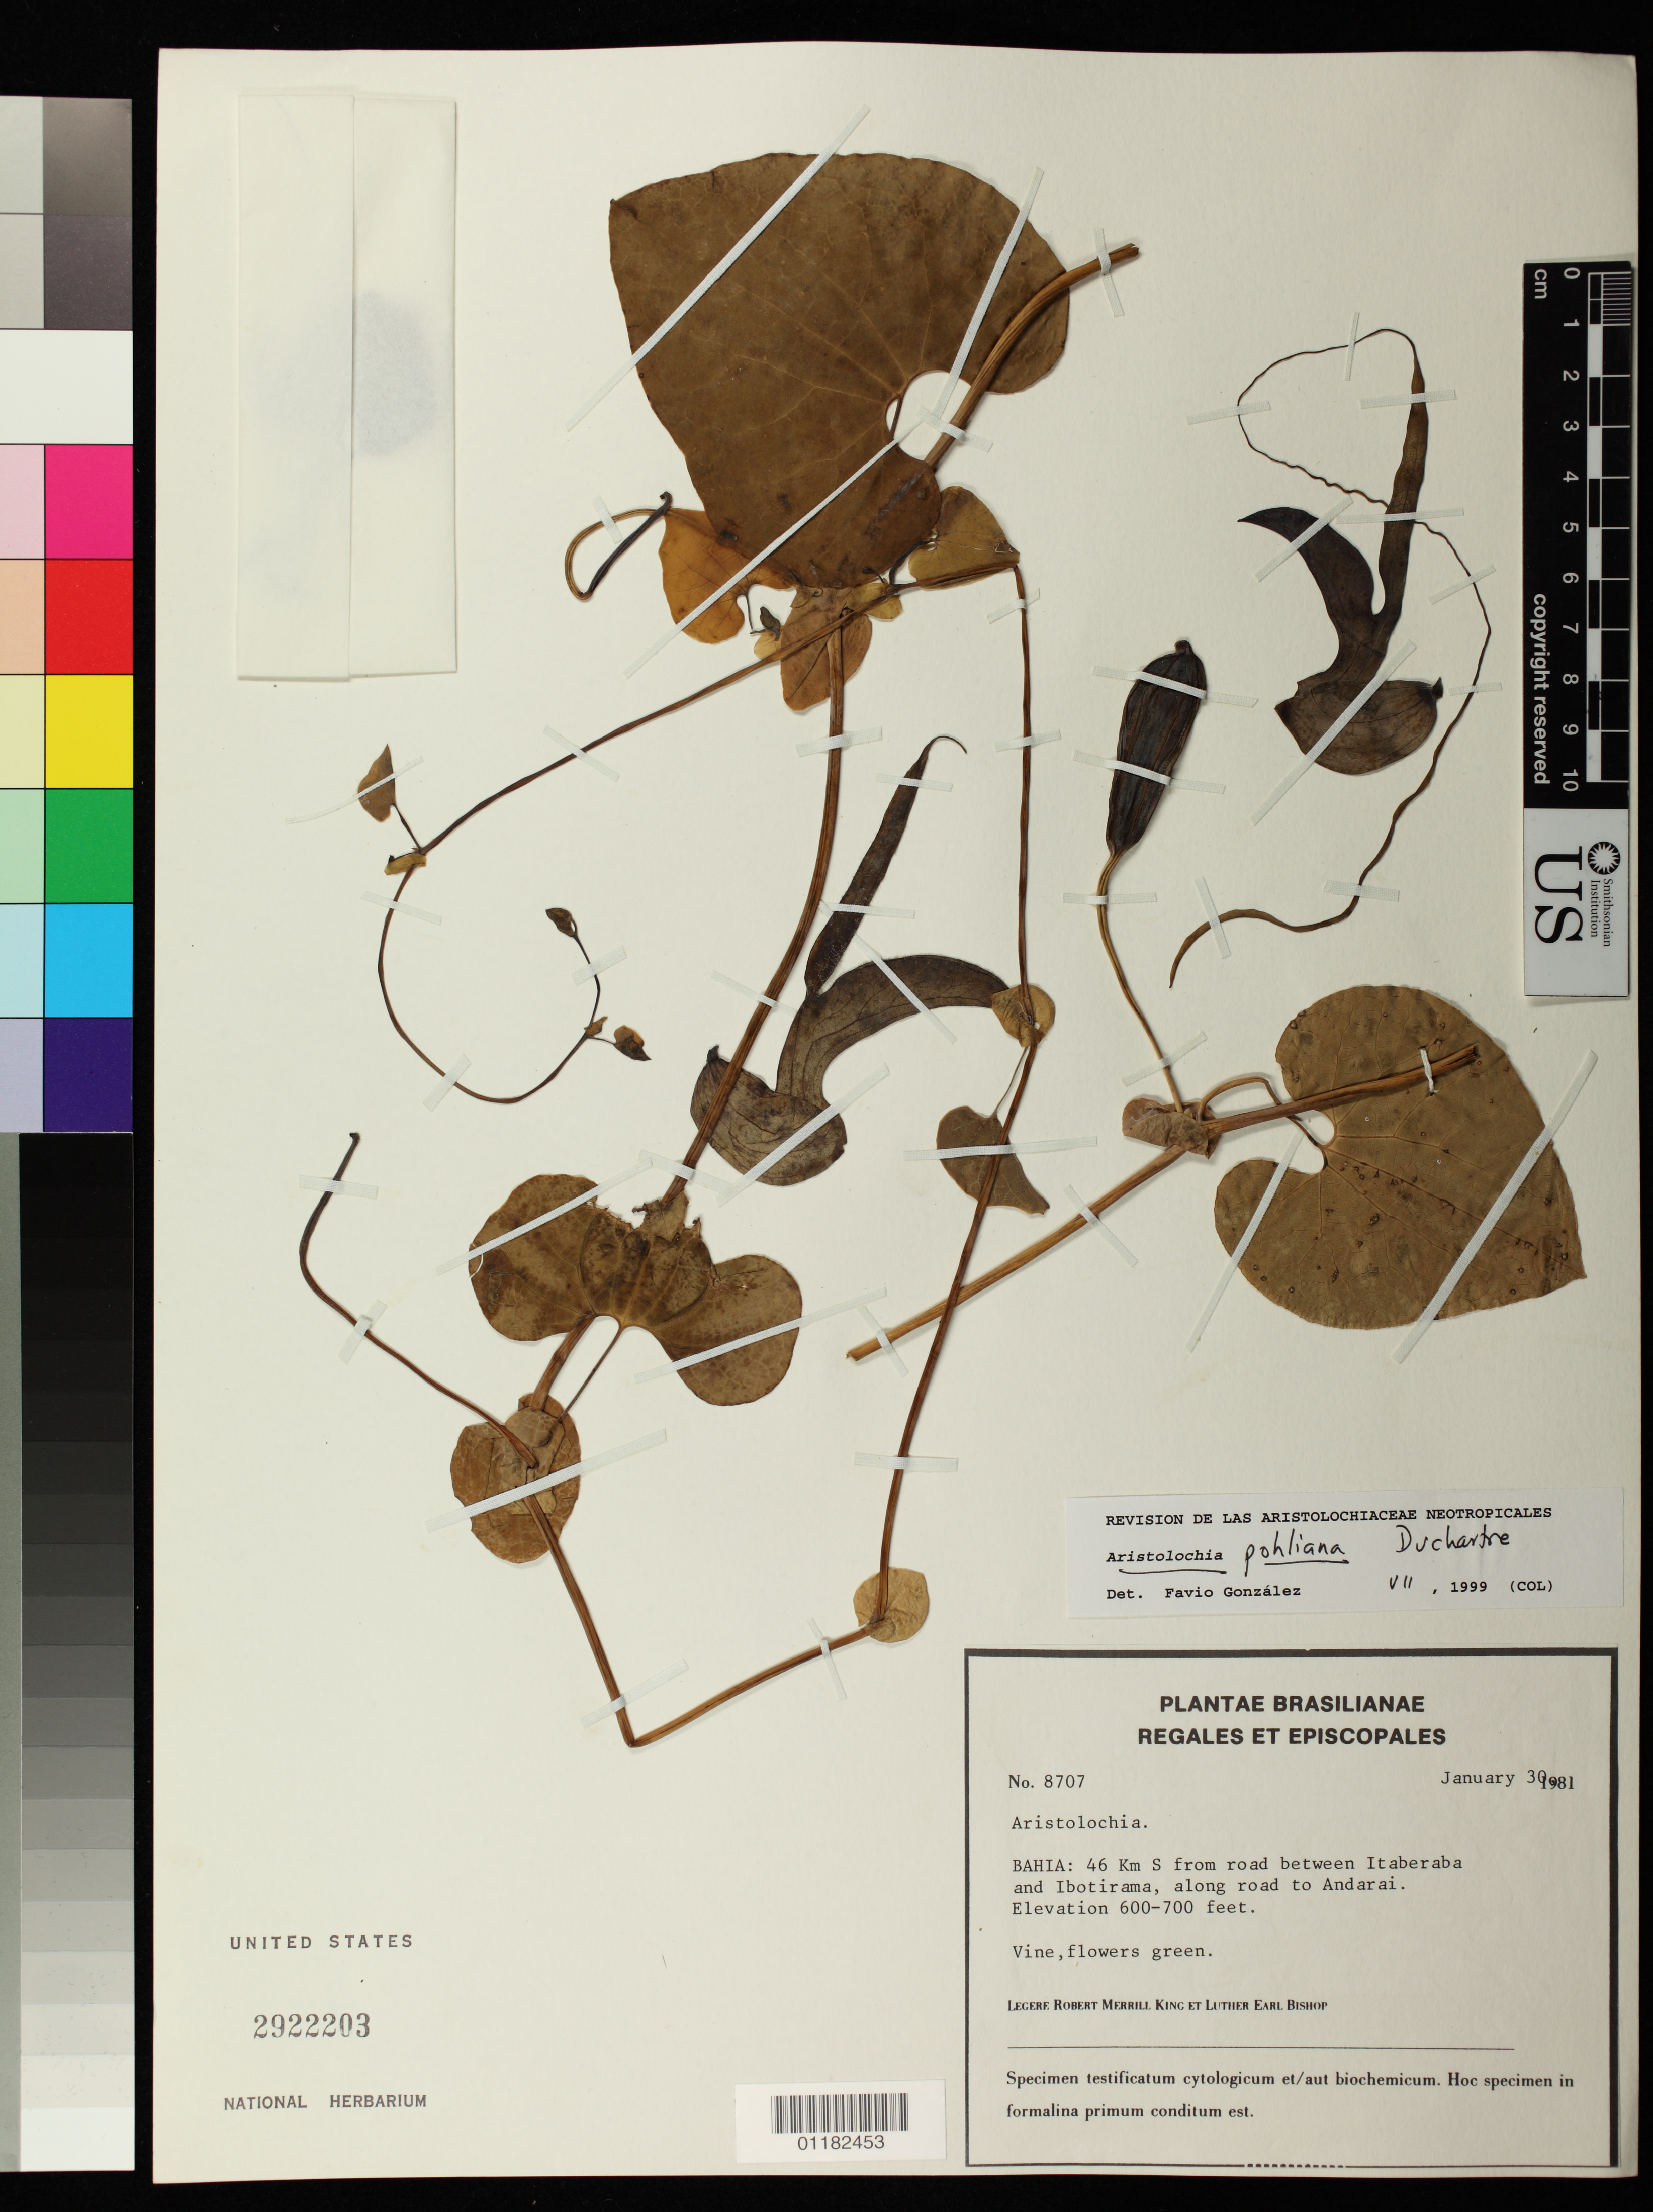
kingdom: Plantae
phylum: Tracheophyta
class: Magnoliopsida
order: Piperales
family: Aristolochiaceae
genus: Aristolochia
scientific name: Aristolochia pohliana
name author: Duch.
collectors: R. M. King & L. E. Bishop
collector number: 8707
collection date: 1981-01-30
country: Brazil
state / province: Bahia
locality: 46 km S from road between Itaberaba and Ibotirama, along road to Andarai.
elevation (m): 183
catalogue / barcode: US 2922203